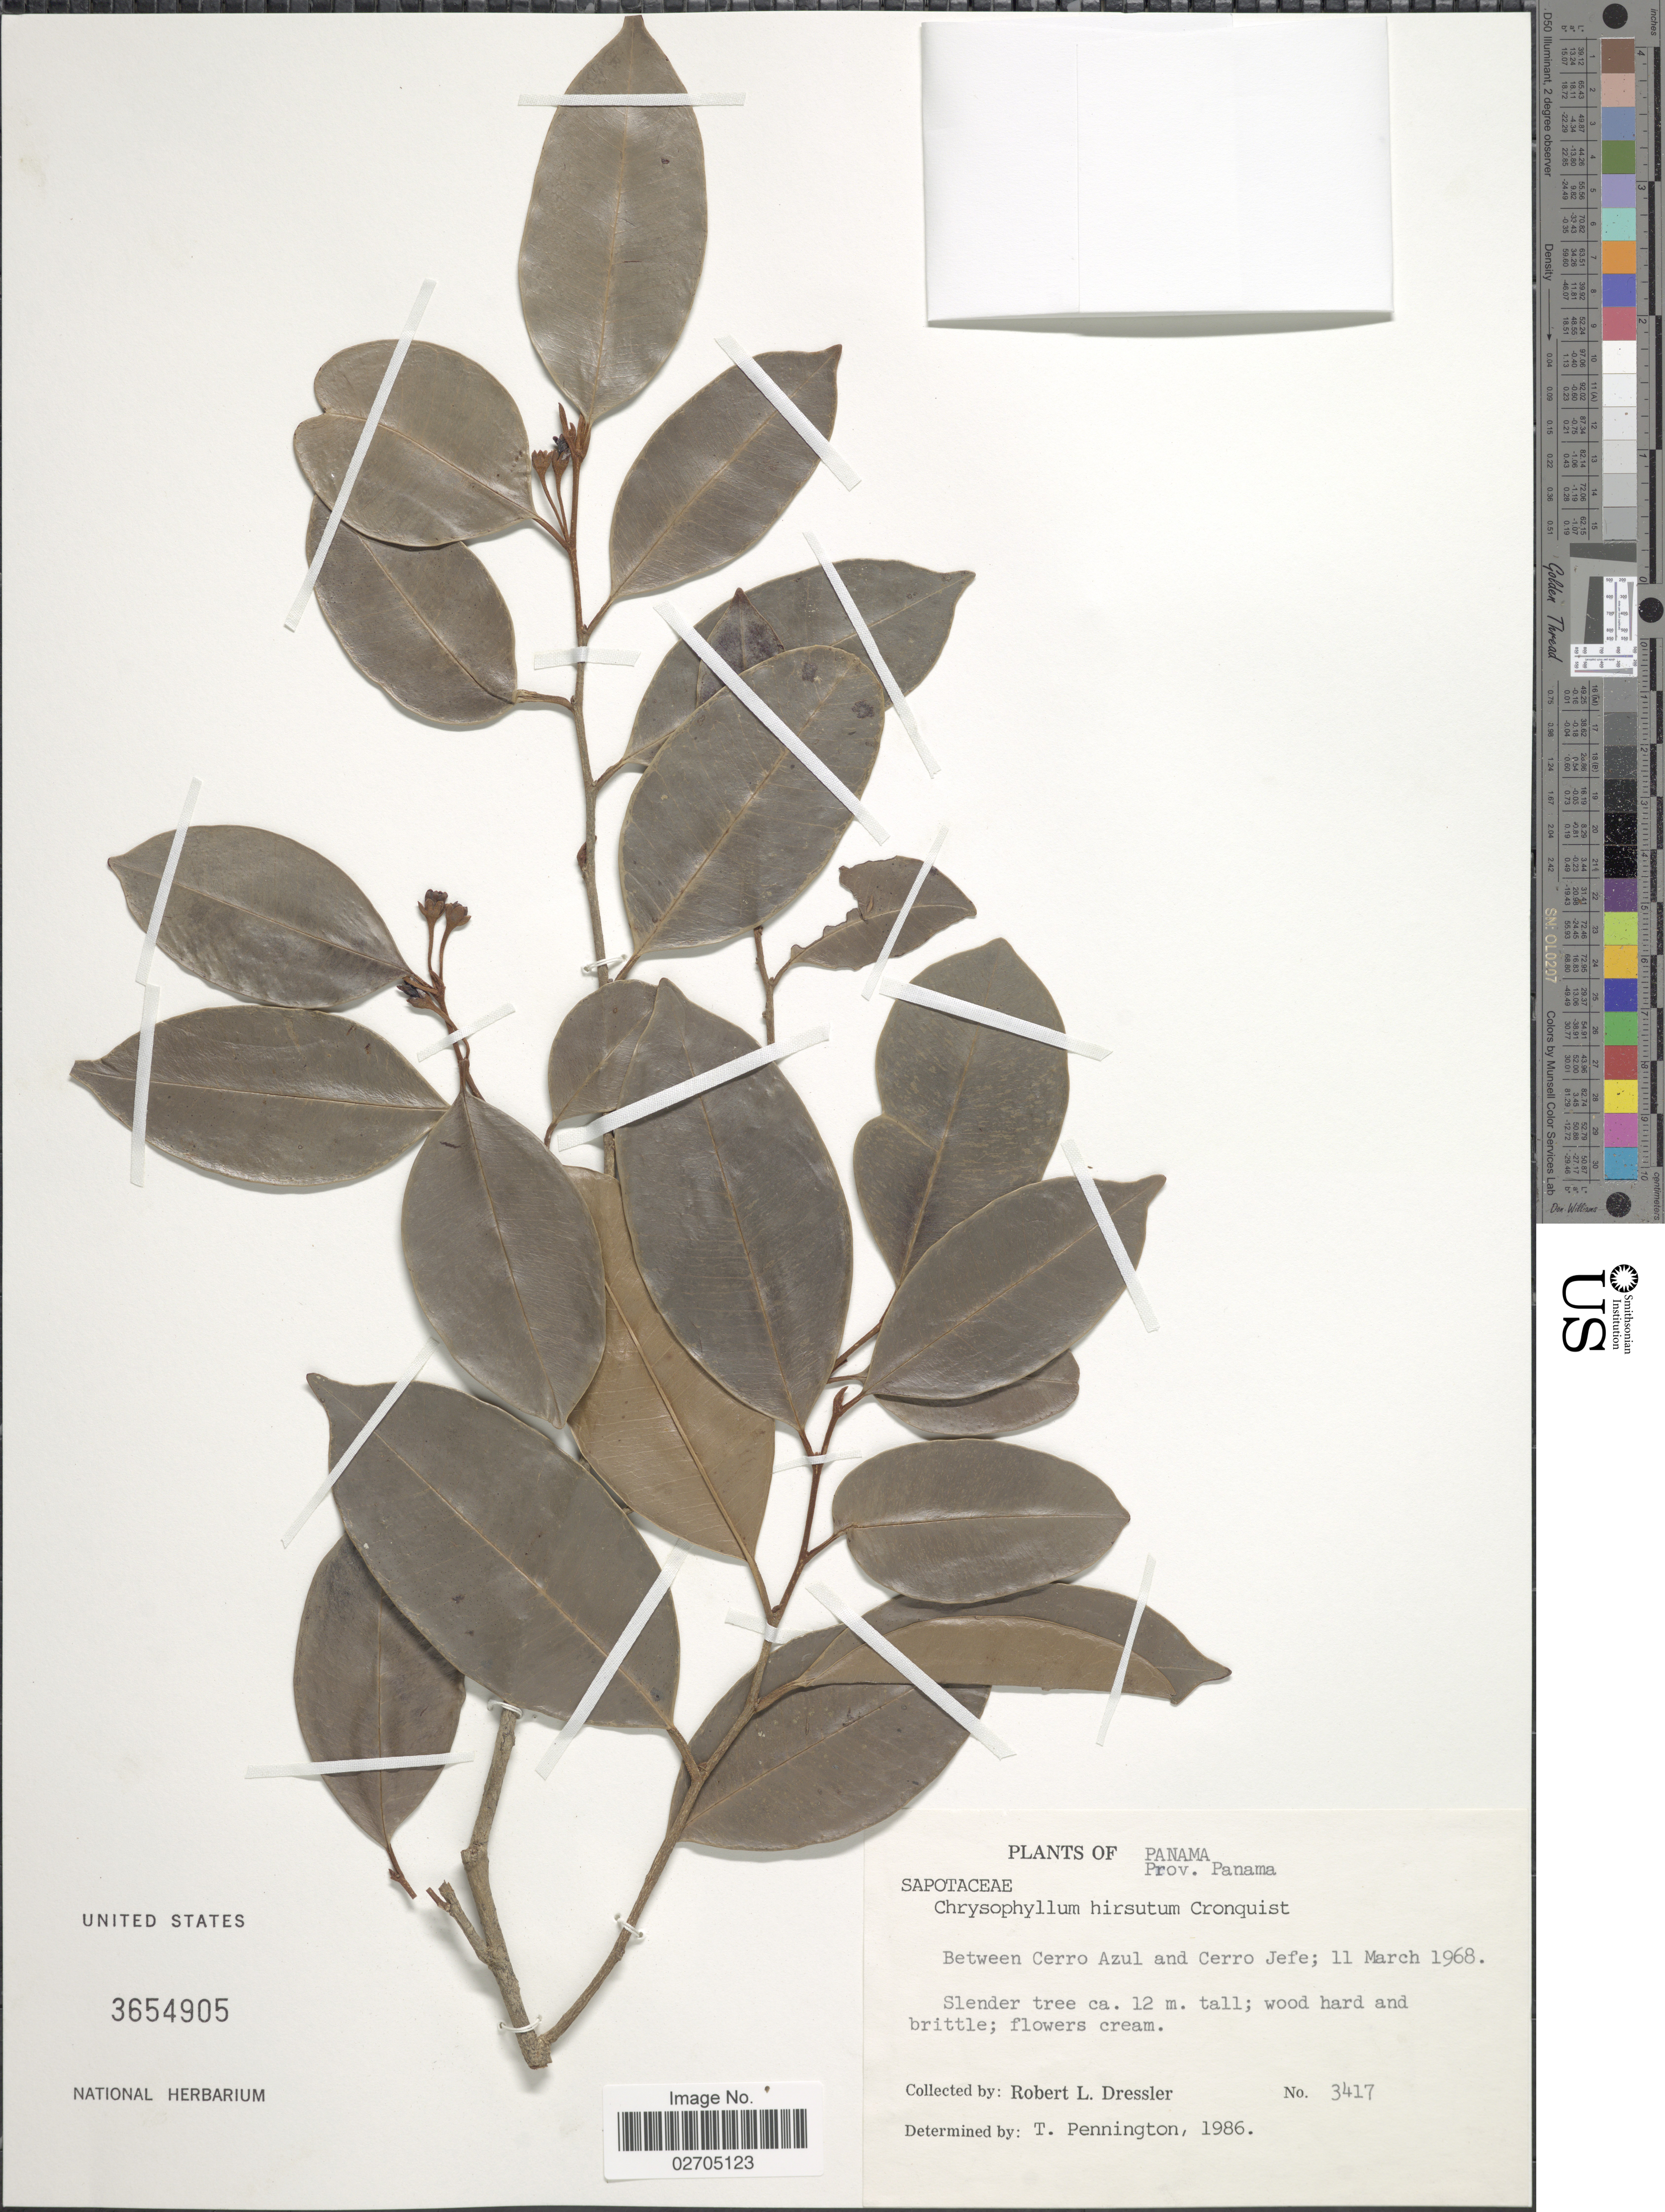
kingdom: Plantae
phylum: Tracheophyta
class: Magnoliopsida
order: Ericales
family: Sapotaceae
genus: Chrysophyllum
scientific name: Chrysophyllum hirsutum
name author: Cronq.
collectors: R. Dressler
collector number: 3417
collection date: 1968-03-11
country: Panama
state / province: Panamá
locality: Between Cerro Azul and Cerro Jefe.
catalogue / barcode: US 3654905